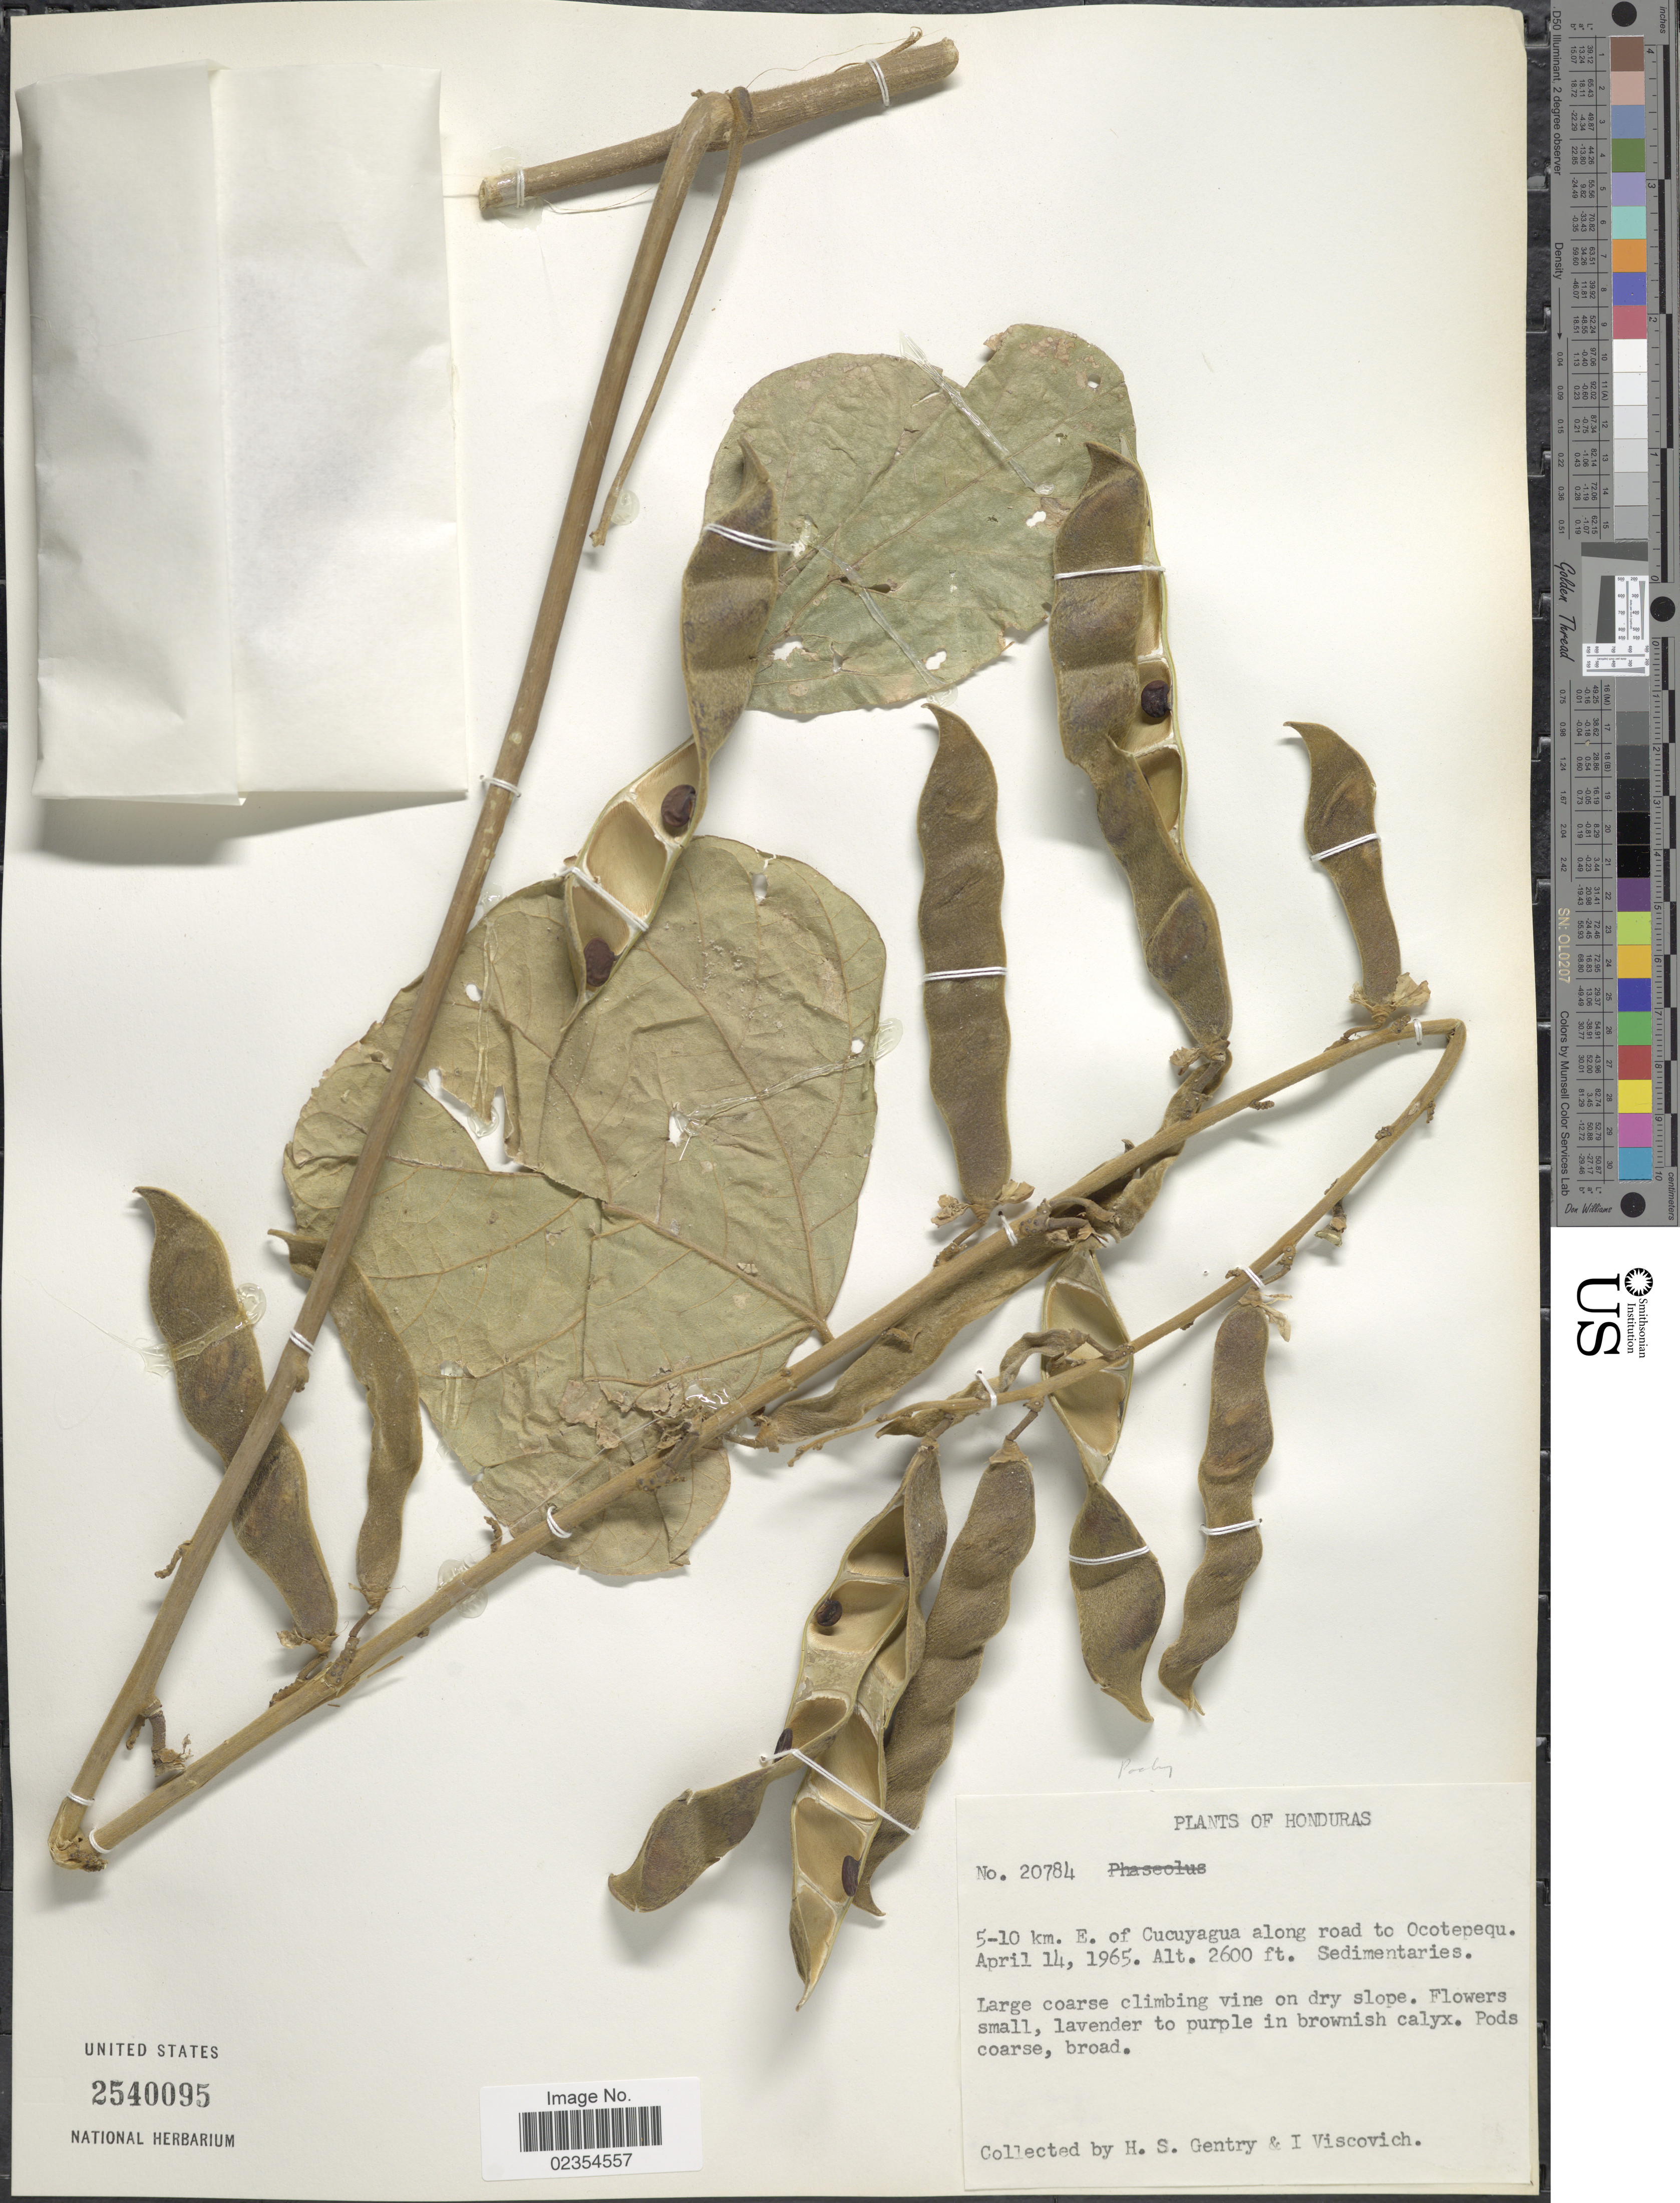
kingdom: Plantae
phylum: Tracheophyta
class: Magnoliopsida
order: Fabales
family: Fabaceae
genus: Pachyrhizus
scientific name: Pachyrhizus vernalis var. typicus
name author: R.T. Clausen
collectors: H. S. Gentry & I. Viscovich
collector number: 20784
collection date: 1965-04-14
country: Honduras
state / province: Ocotepeque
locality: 5-10 km. E of Cucuyagua along road to Ocotepeque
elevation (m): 792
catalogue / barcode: US 2540095